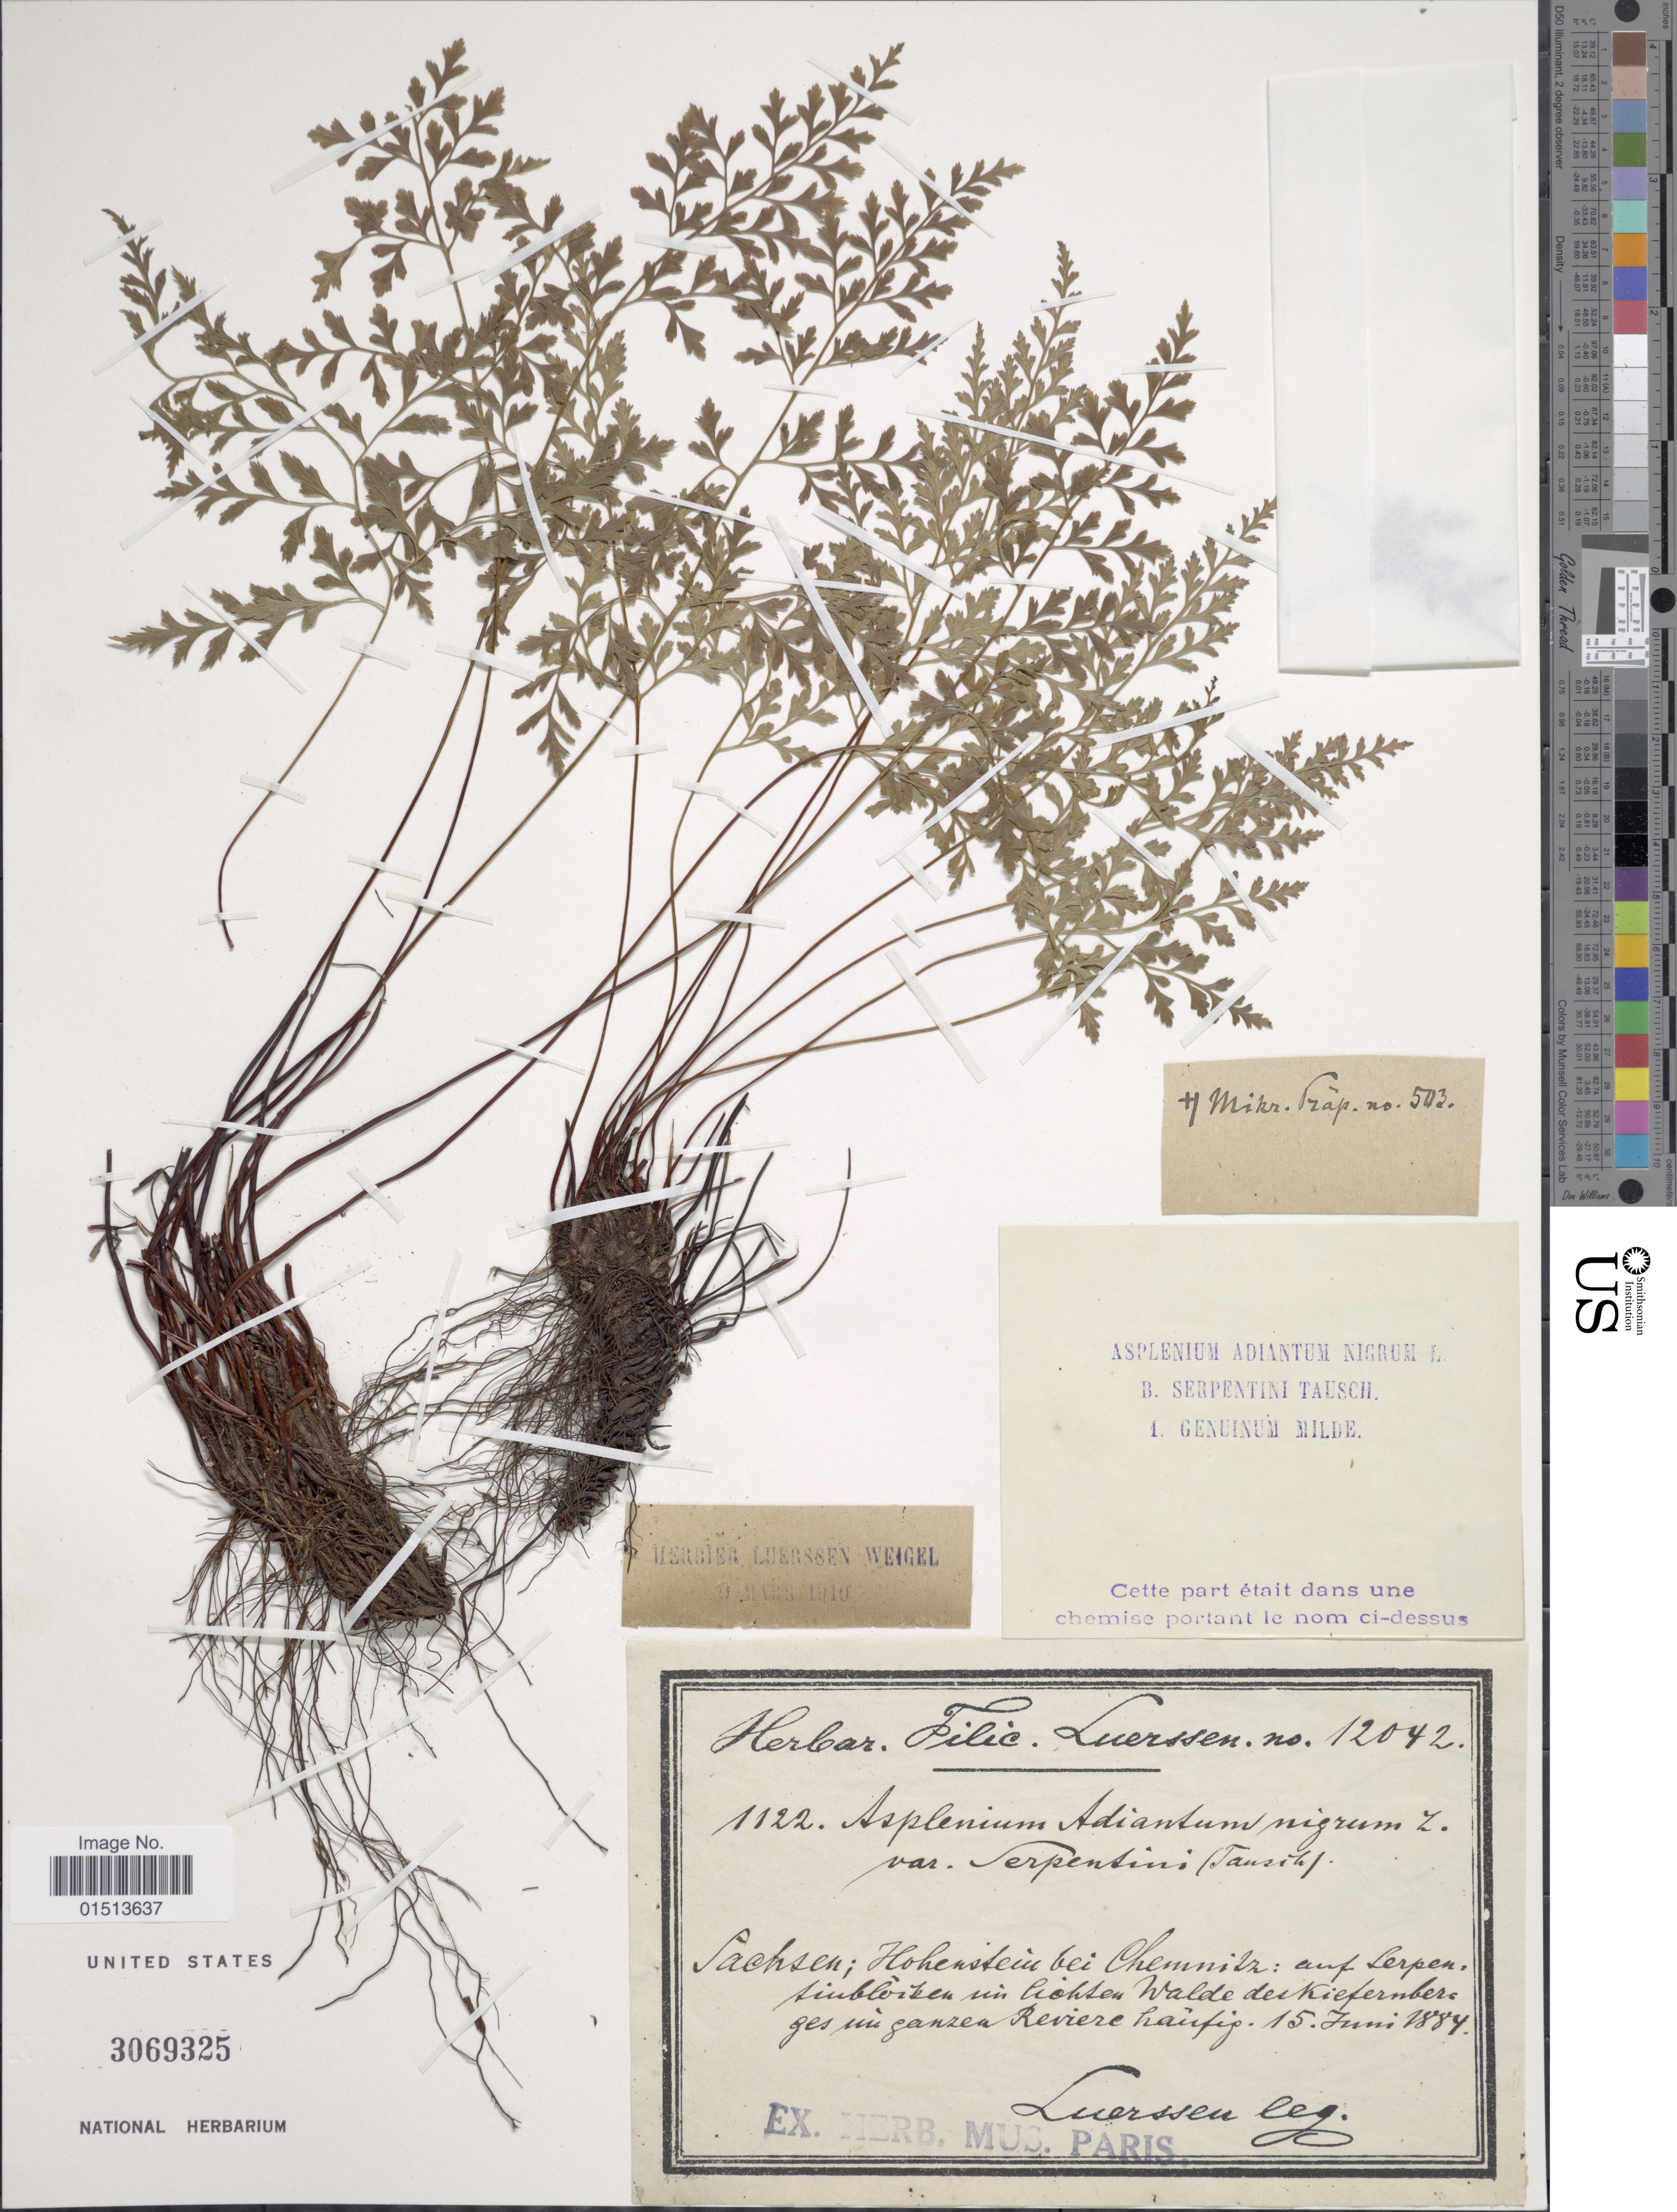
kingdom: Plantae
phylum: Tracheophyta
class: Polypodiopsida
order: Polypodiales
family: Aspleniaceae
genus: Asplenium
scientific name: Asplenium adiantum-nigrum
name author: L.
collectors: Luerssen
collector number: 12042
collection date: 1884-06-15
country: Germany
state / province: Sachsen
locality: Hohenstein bei Chemnilz: auf serpen siublviken un hohsen Walde des Kiefermberges mi ganzea Reviere haufip. [interpreted]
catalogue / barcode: US 3069325